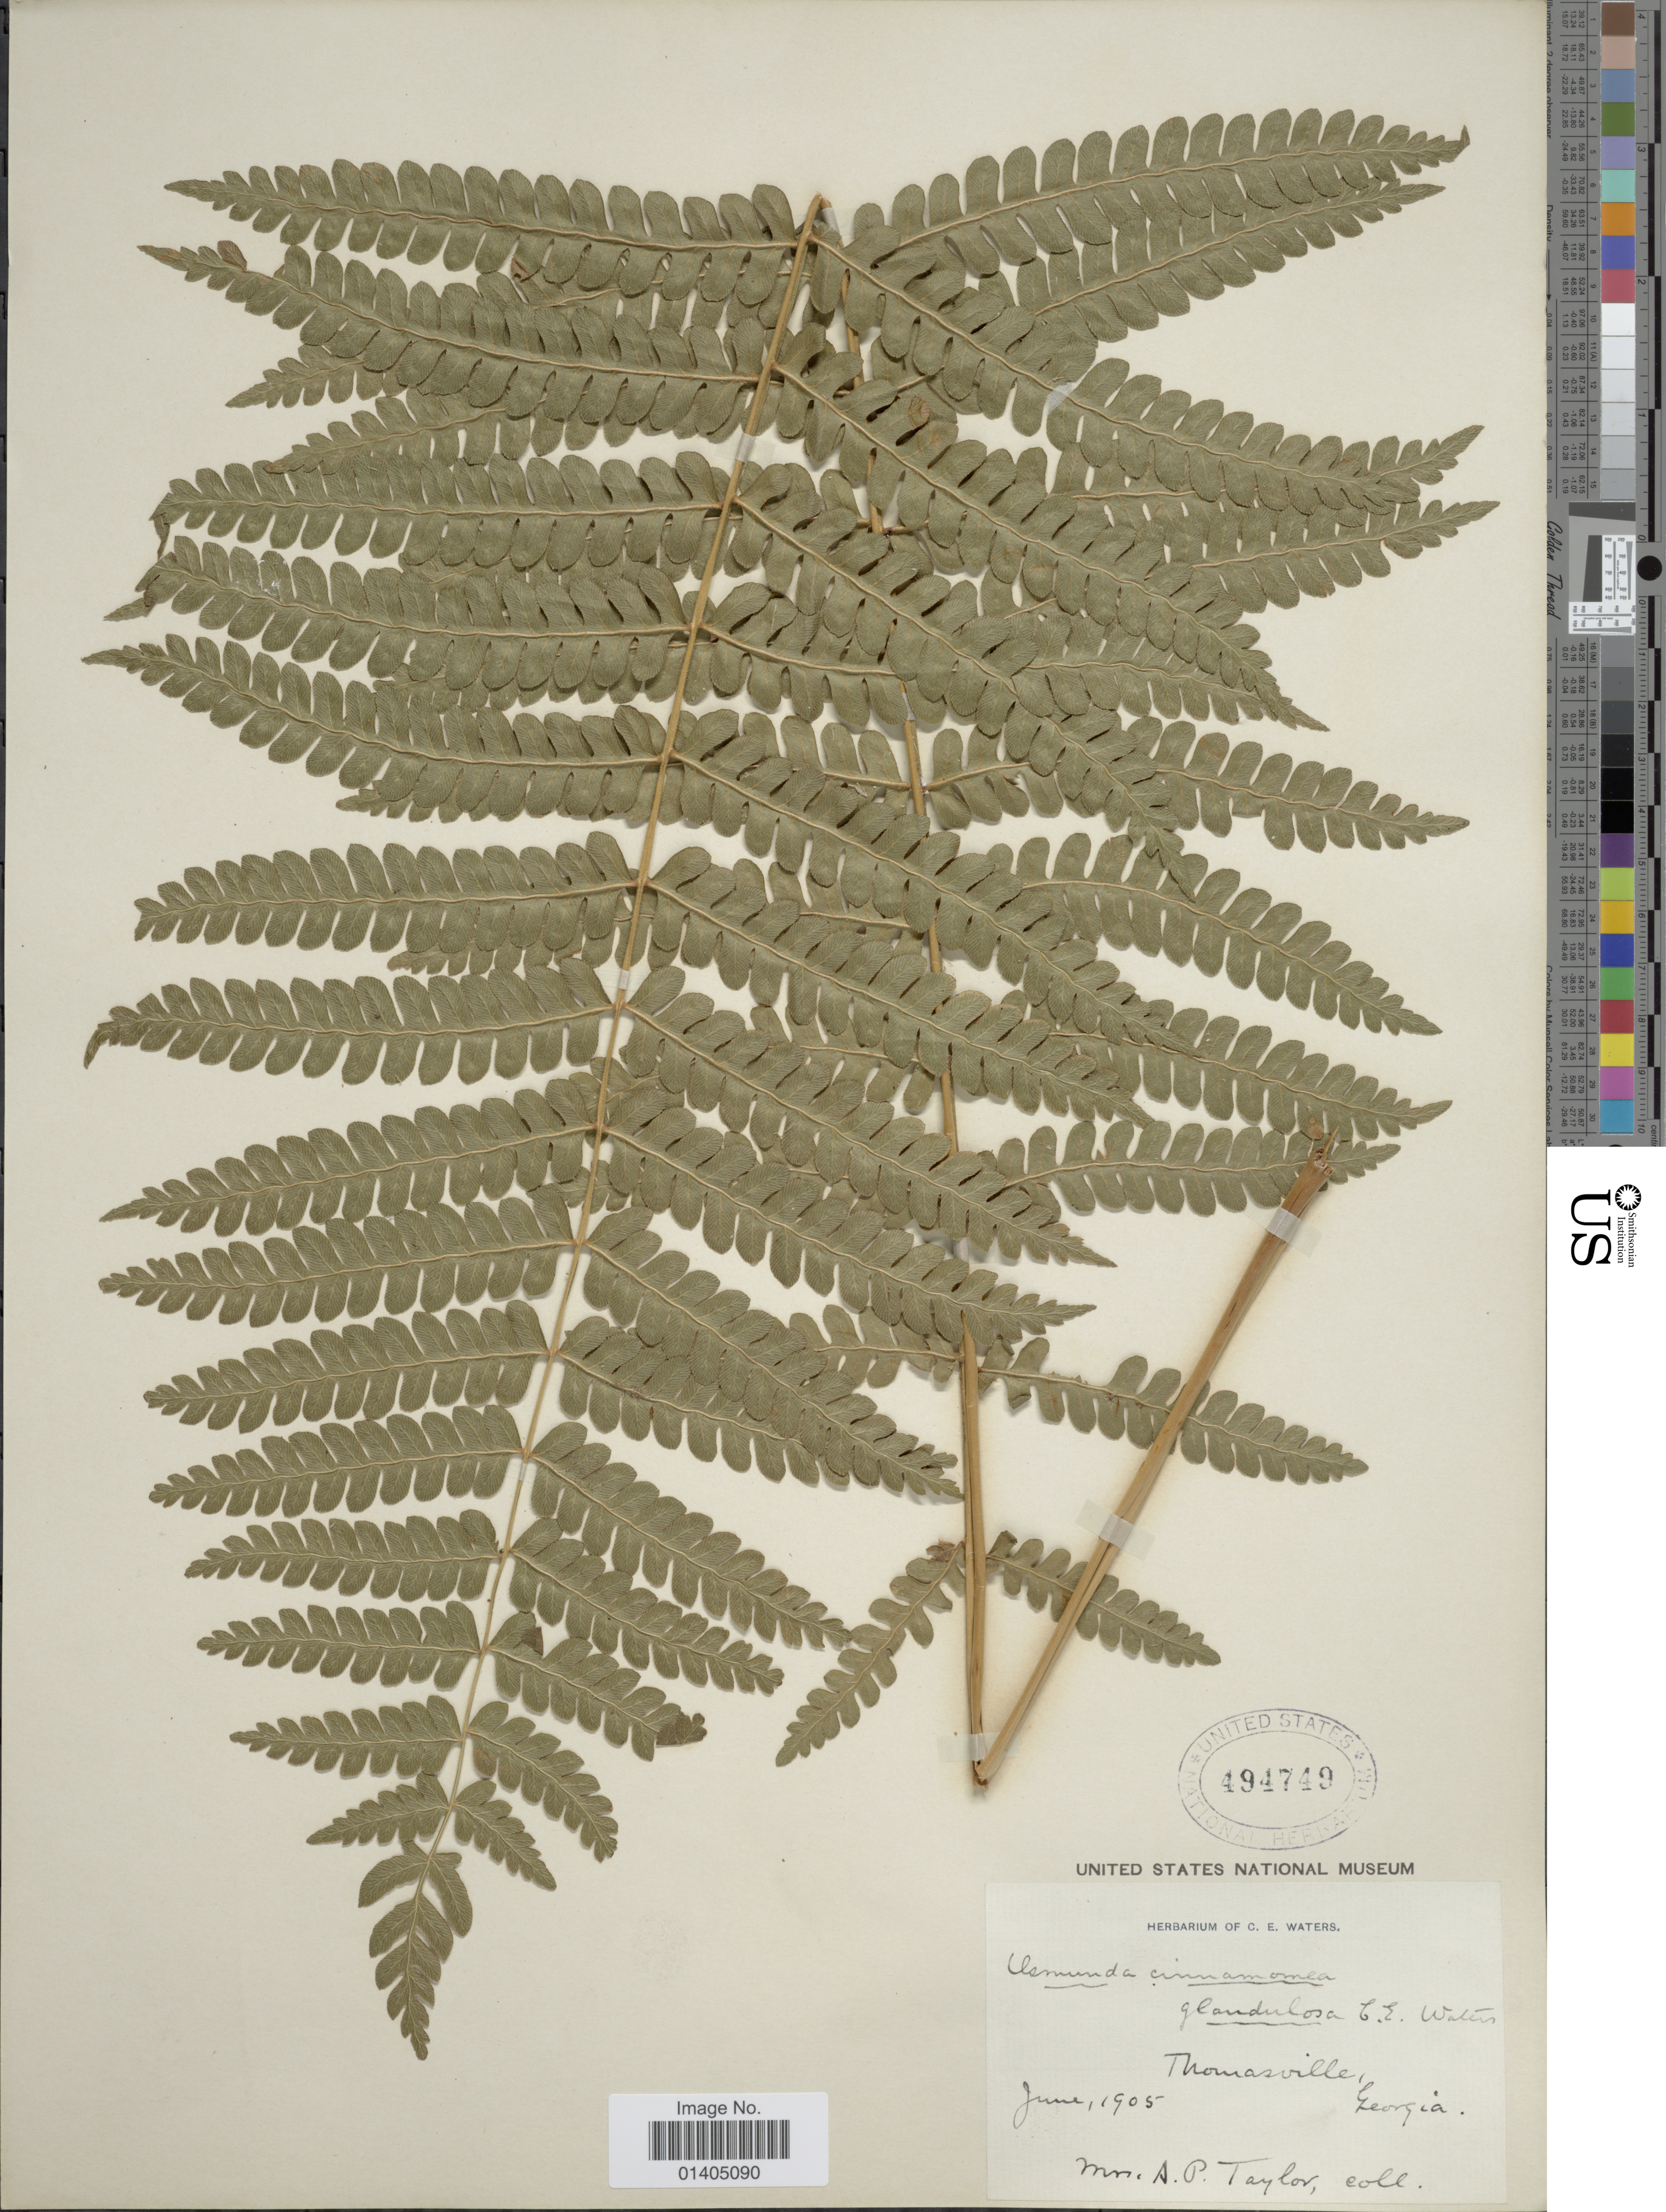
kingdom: Plantae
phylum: Tracheophyta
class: Polypodiopsida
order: Osmundales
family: Osmundaceae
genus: Osmundastrum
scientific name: Osmundastrum cinnamomeum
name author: (L.) C. Presl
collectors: A. P. Taylor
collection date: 1905-06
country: United States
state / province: Georgia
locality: Thomasville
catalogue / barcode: US 494749